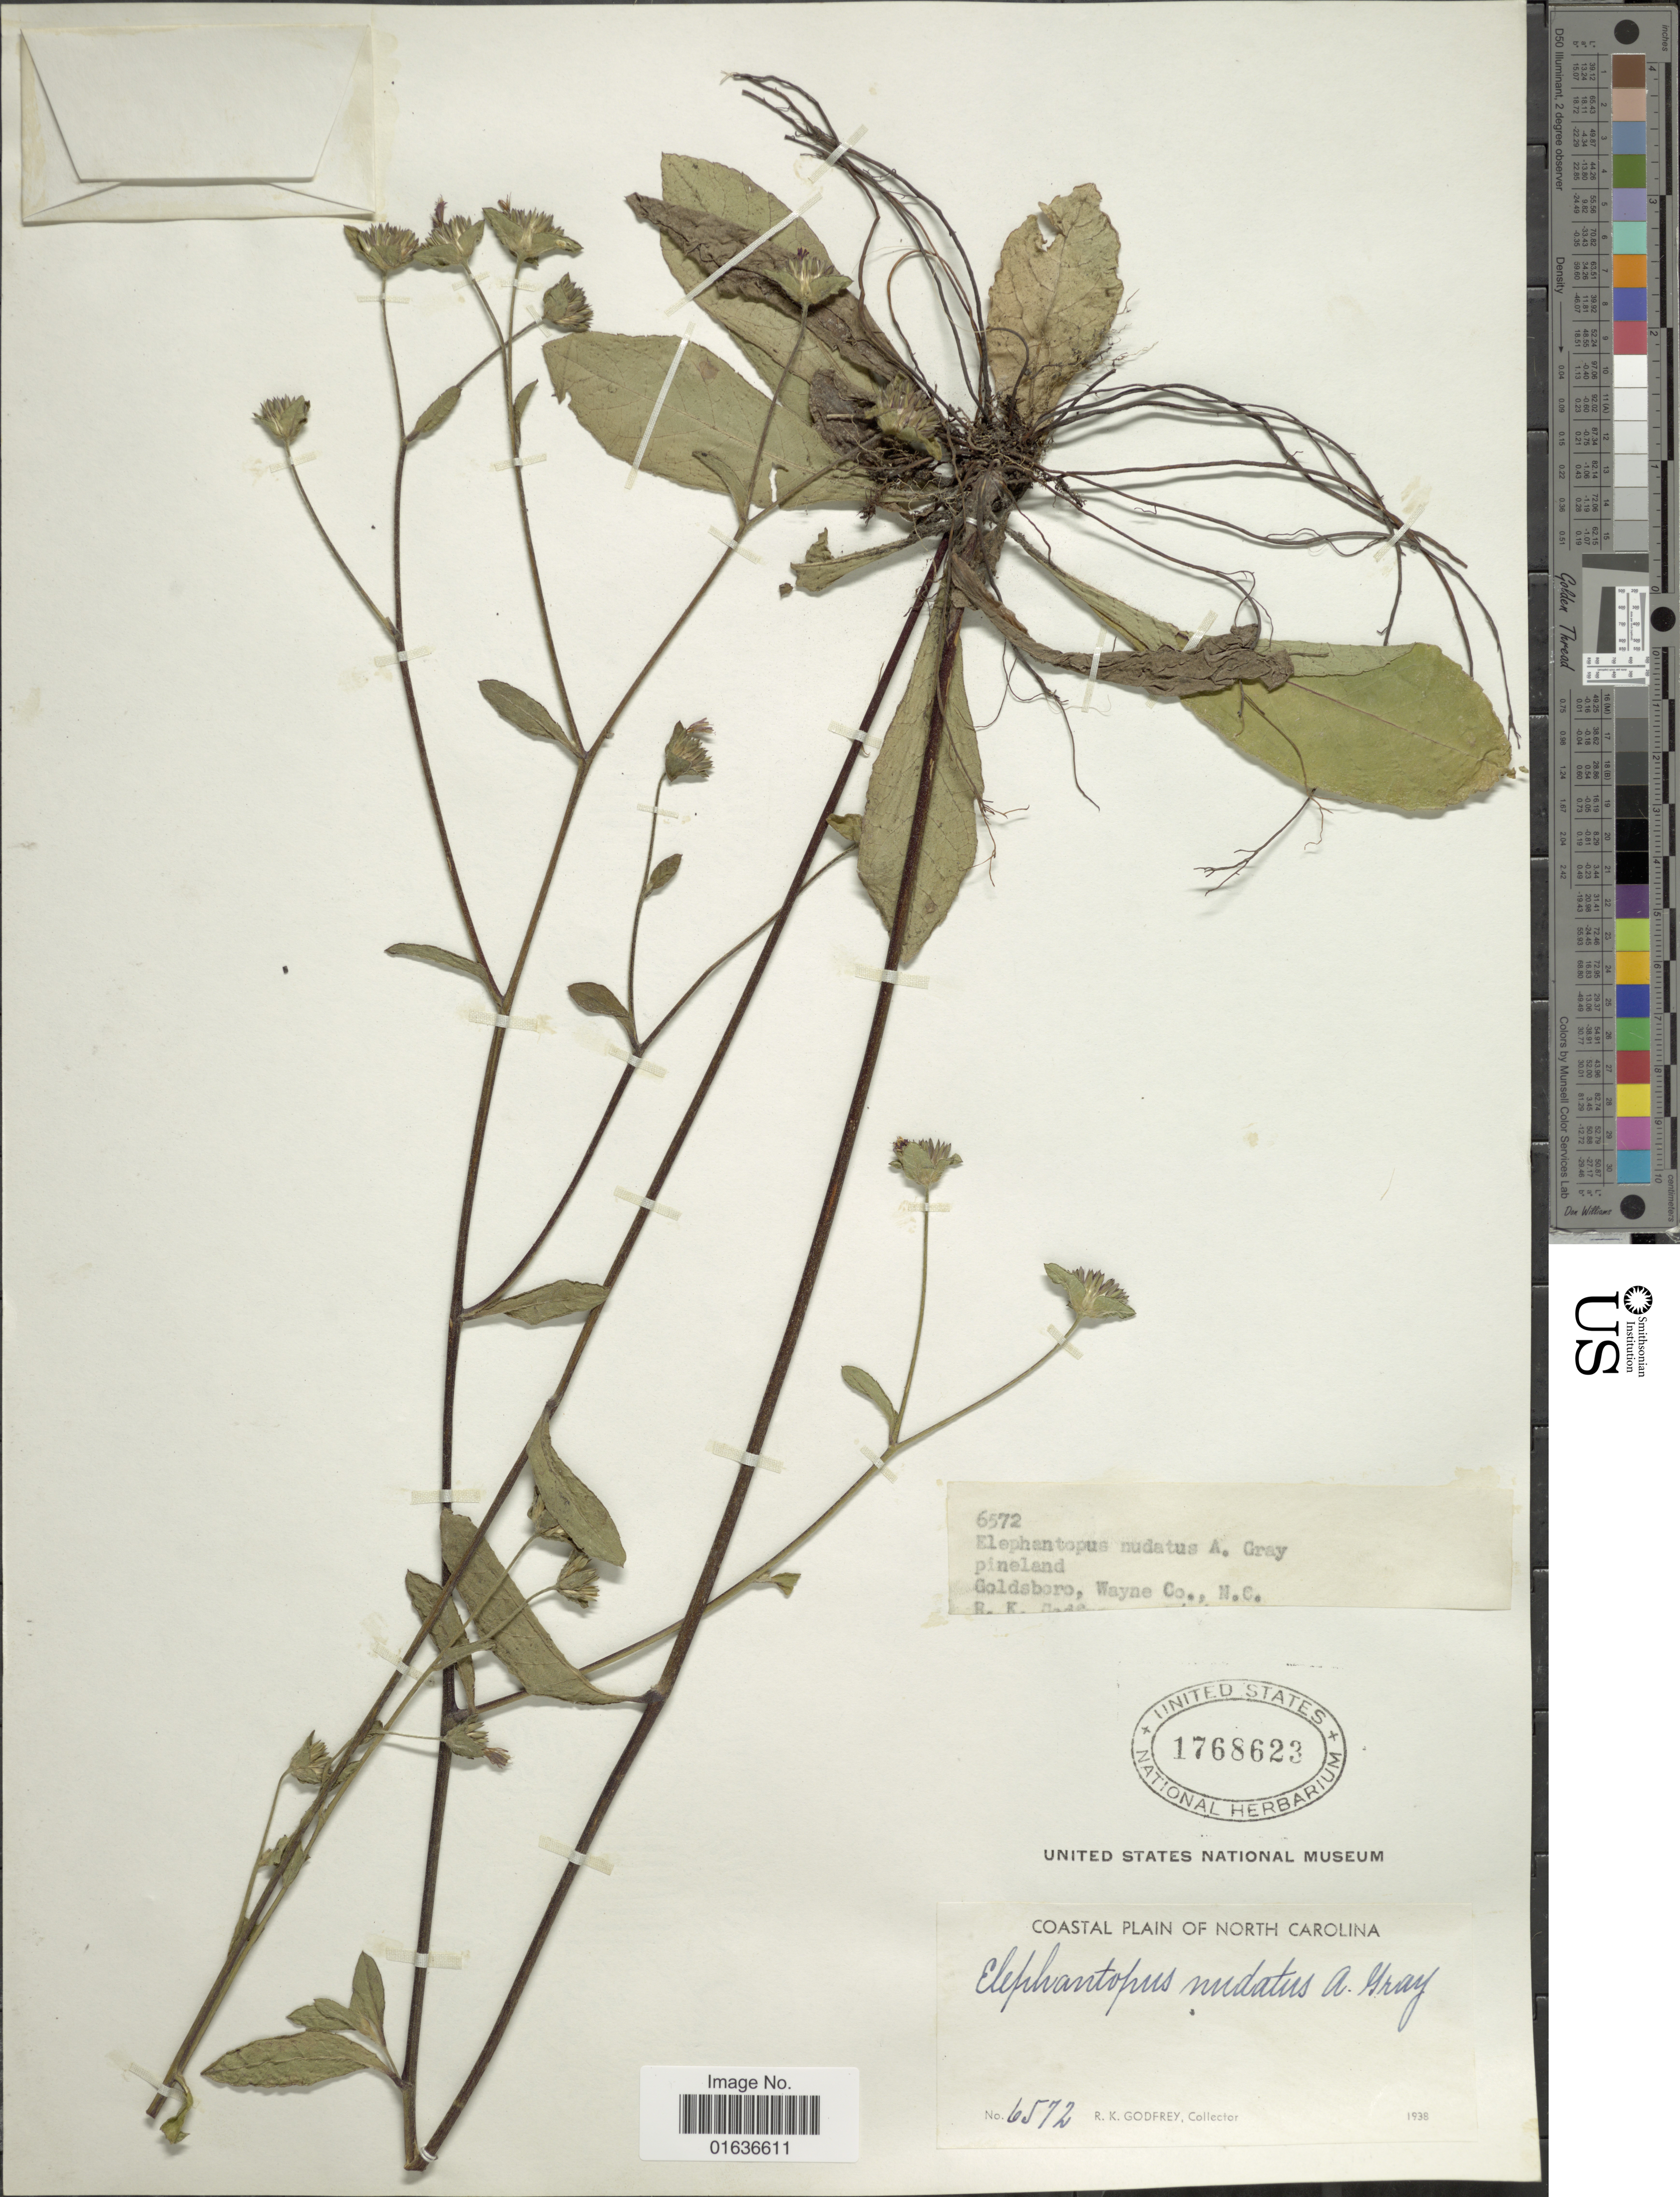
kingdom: Plantae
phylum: Tracheophyta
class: Magnoliopsida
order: Asterales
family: Asteraceae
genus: Elephantopus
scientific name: Elephantopus nudatus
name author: A. Gray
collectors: R. K. Godfrey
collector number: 6572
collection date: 1938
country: United States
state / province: North Carolina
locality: Gray Pineland, Goldsboro, Wayne Co.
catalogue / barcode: US 1768623